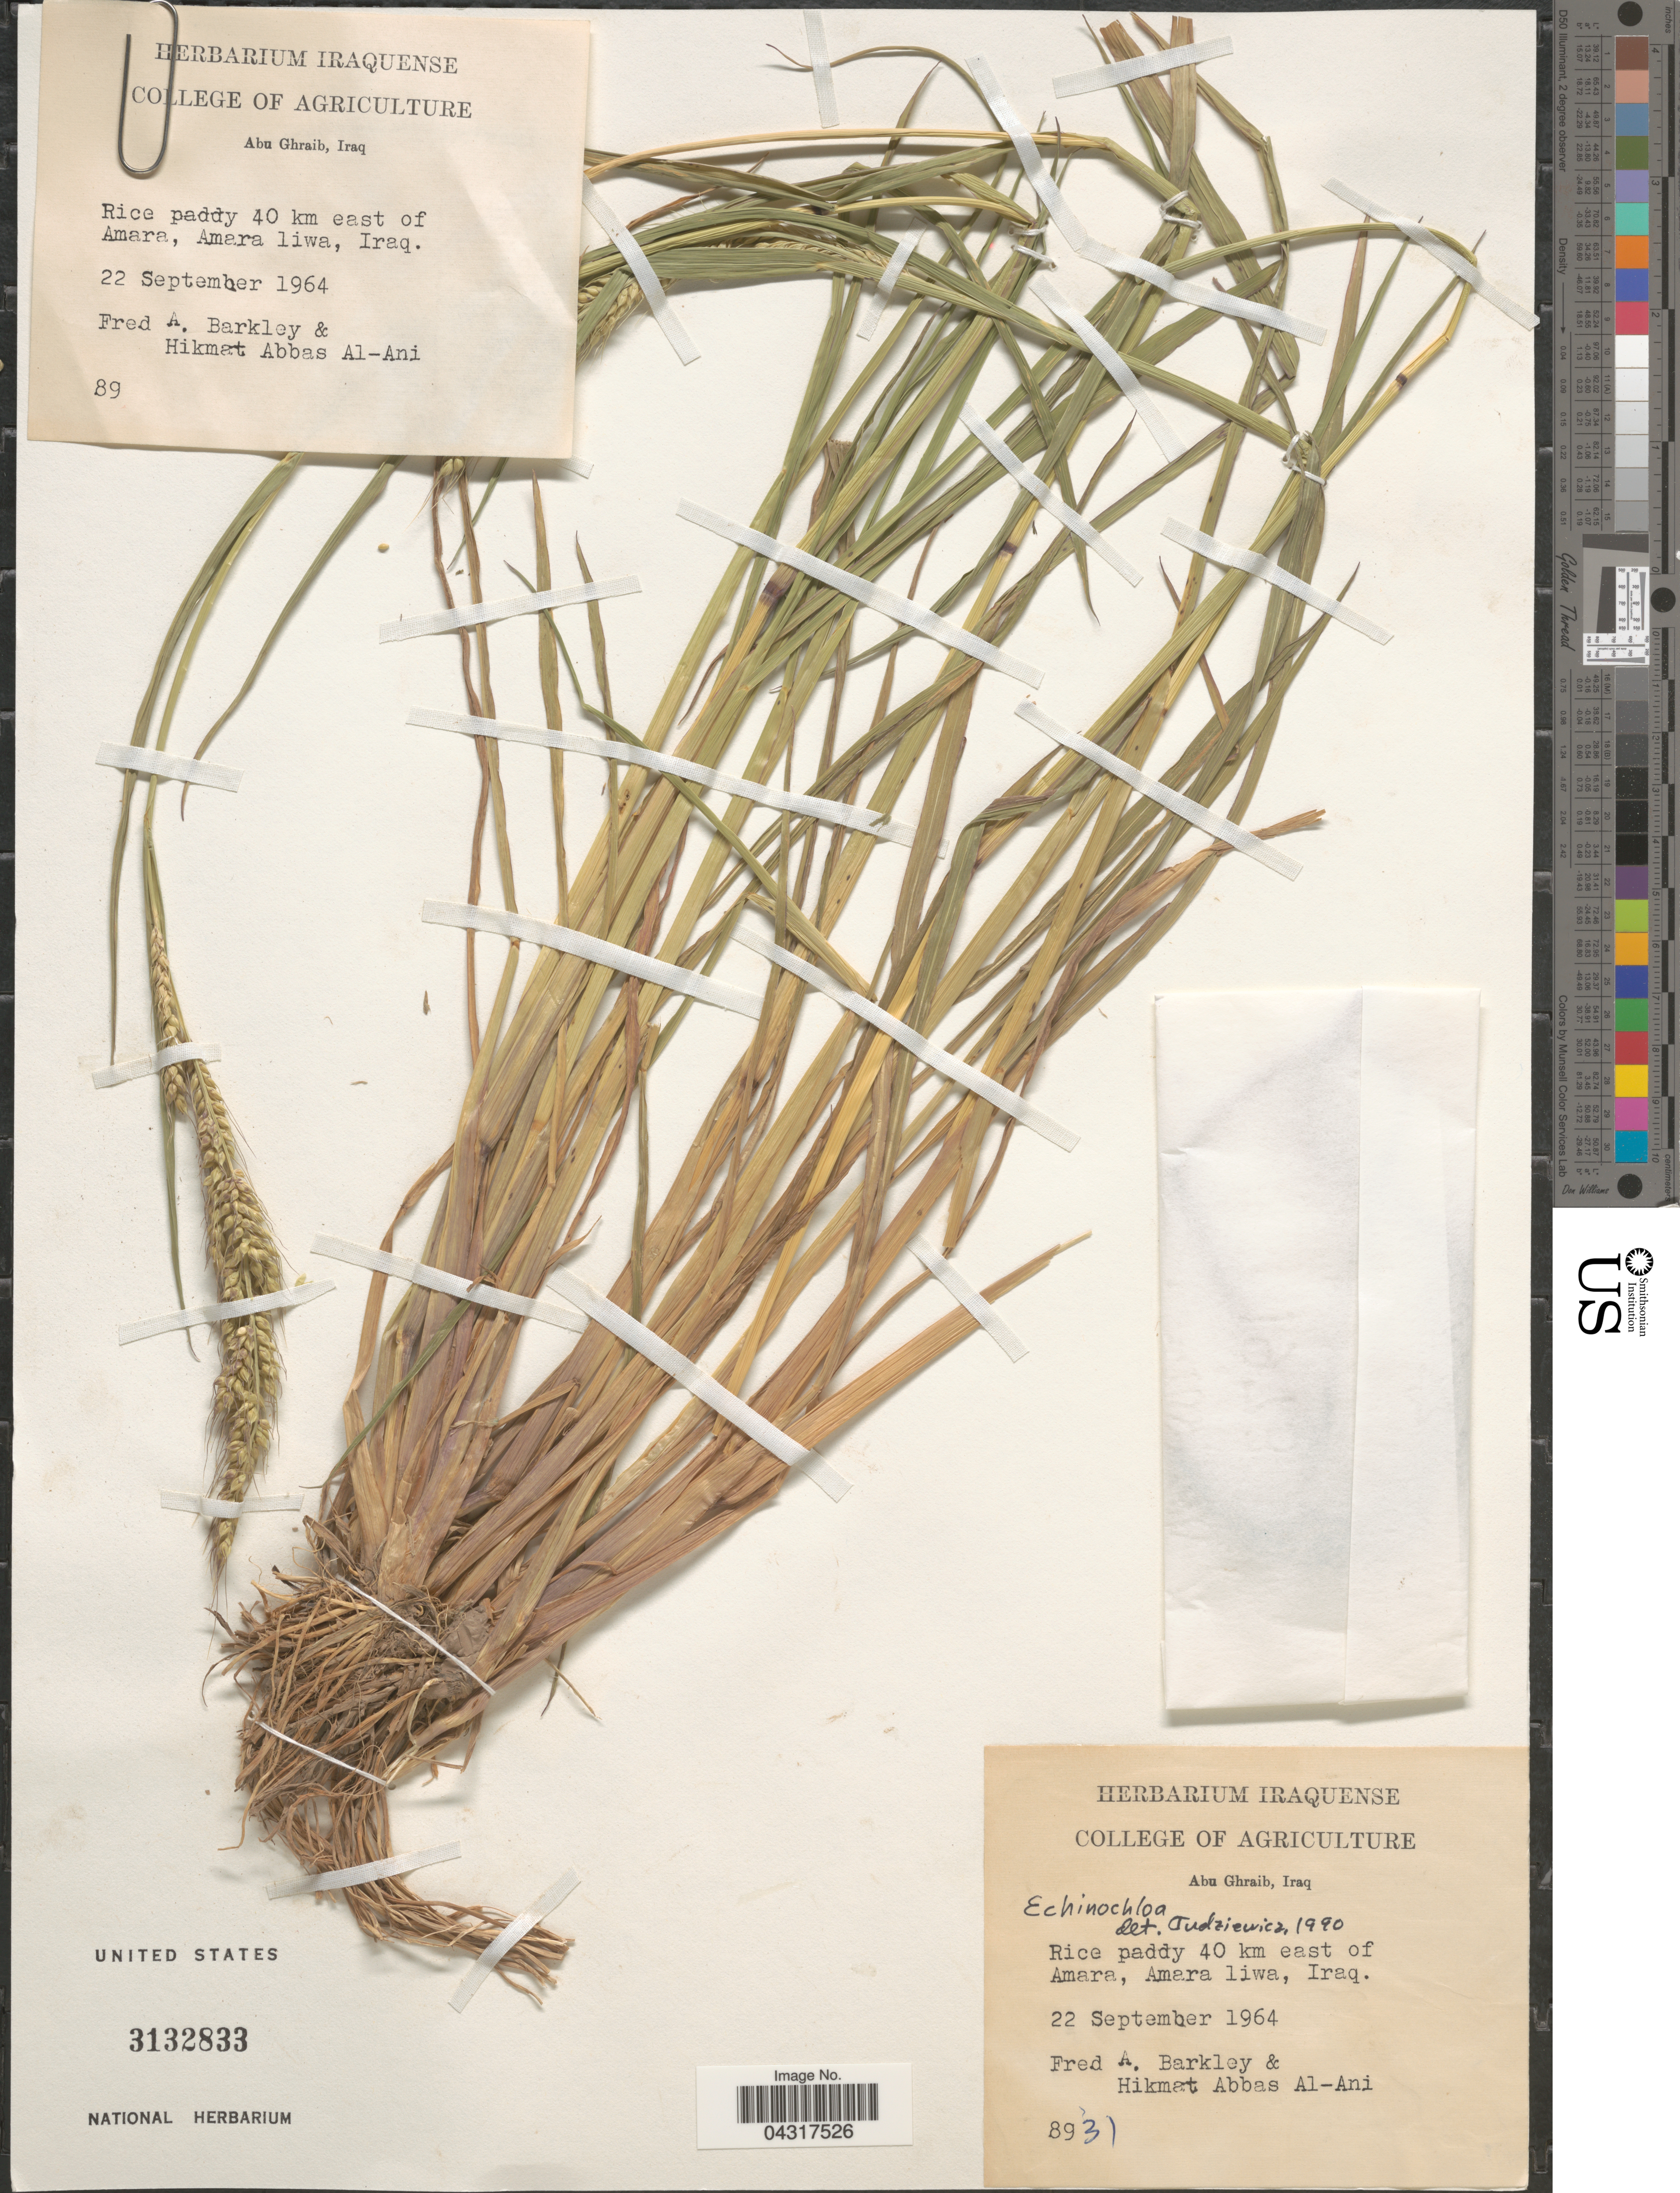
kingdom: Plantae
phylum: Tracheophyta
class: Liliopsida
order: Poales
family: Poaceae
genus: Echinochloa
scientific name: Echinochloa sp.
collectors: F. A. Barkley & H. Al-Ani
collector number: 8931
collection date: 1964-09-22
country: Iraq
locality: Abu Ghraib. Rice paddy 40 km east of Amara, Amara liwa.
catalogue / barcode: US 3132833